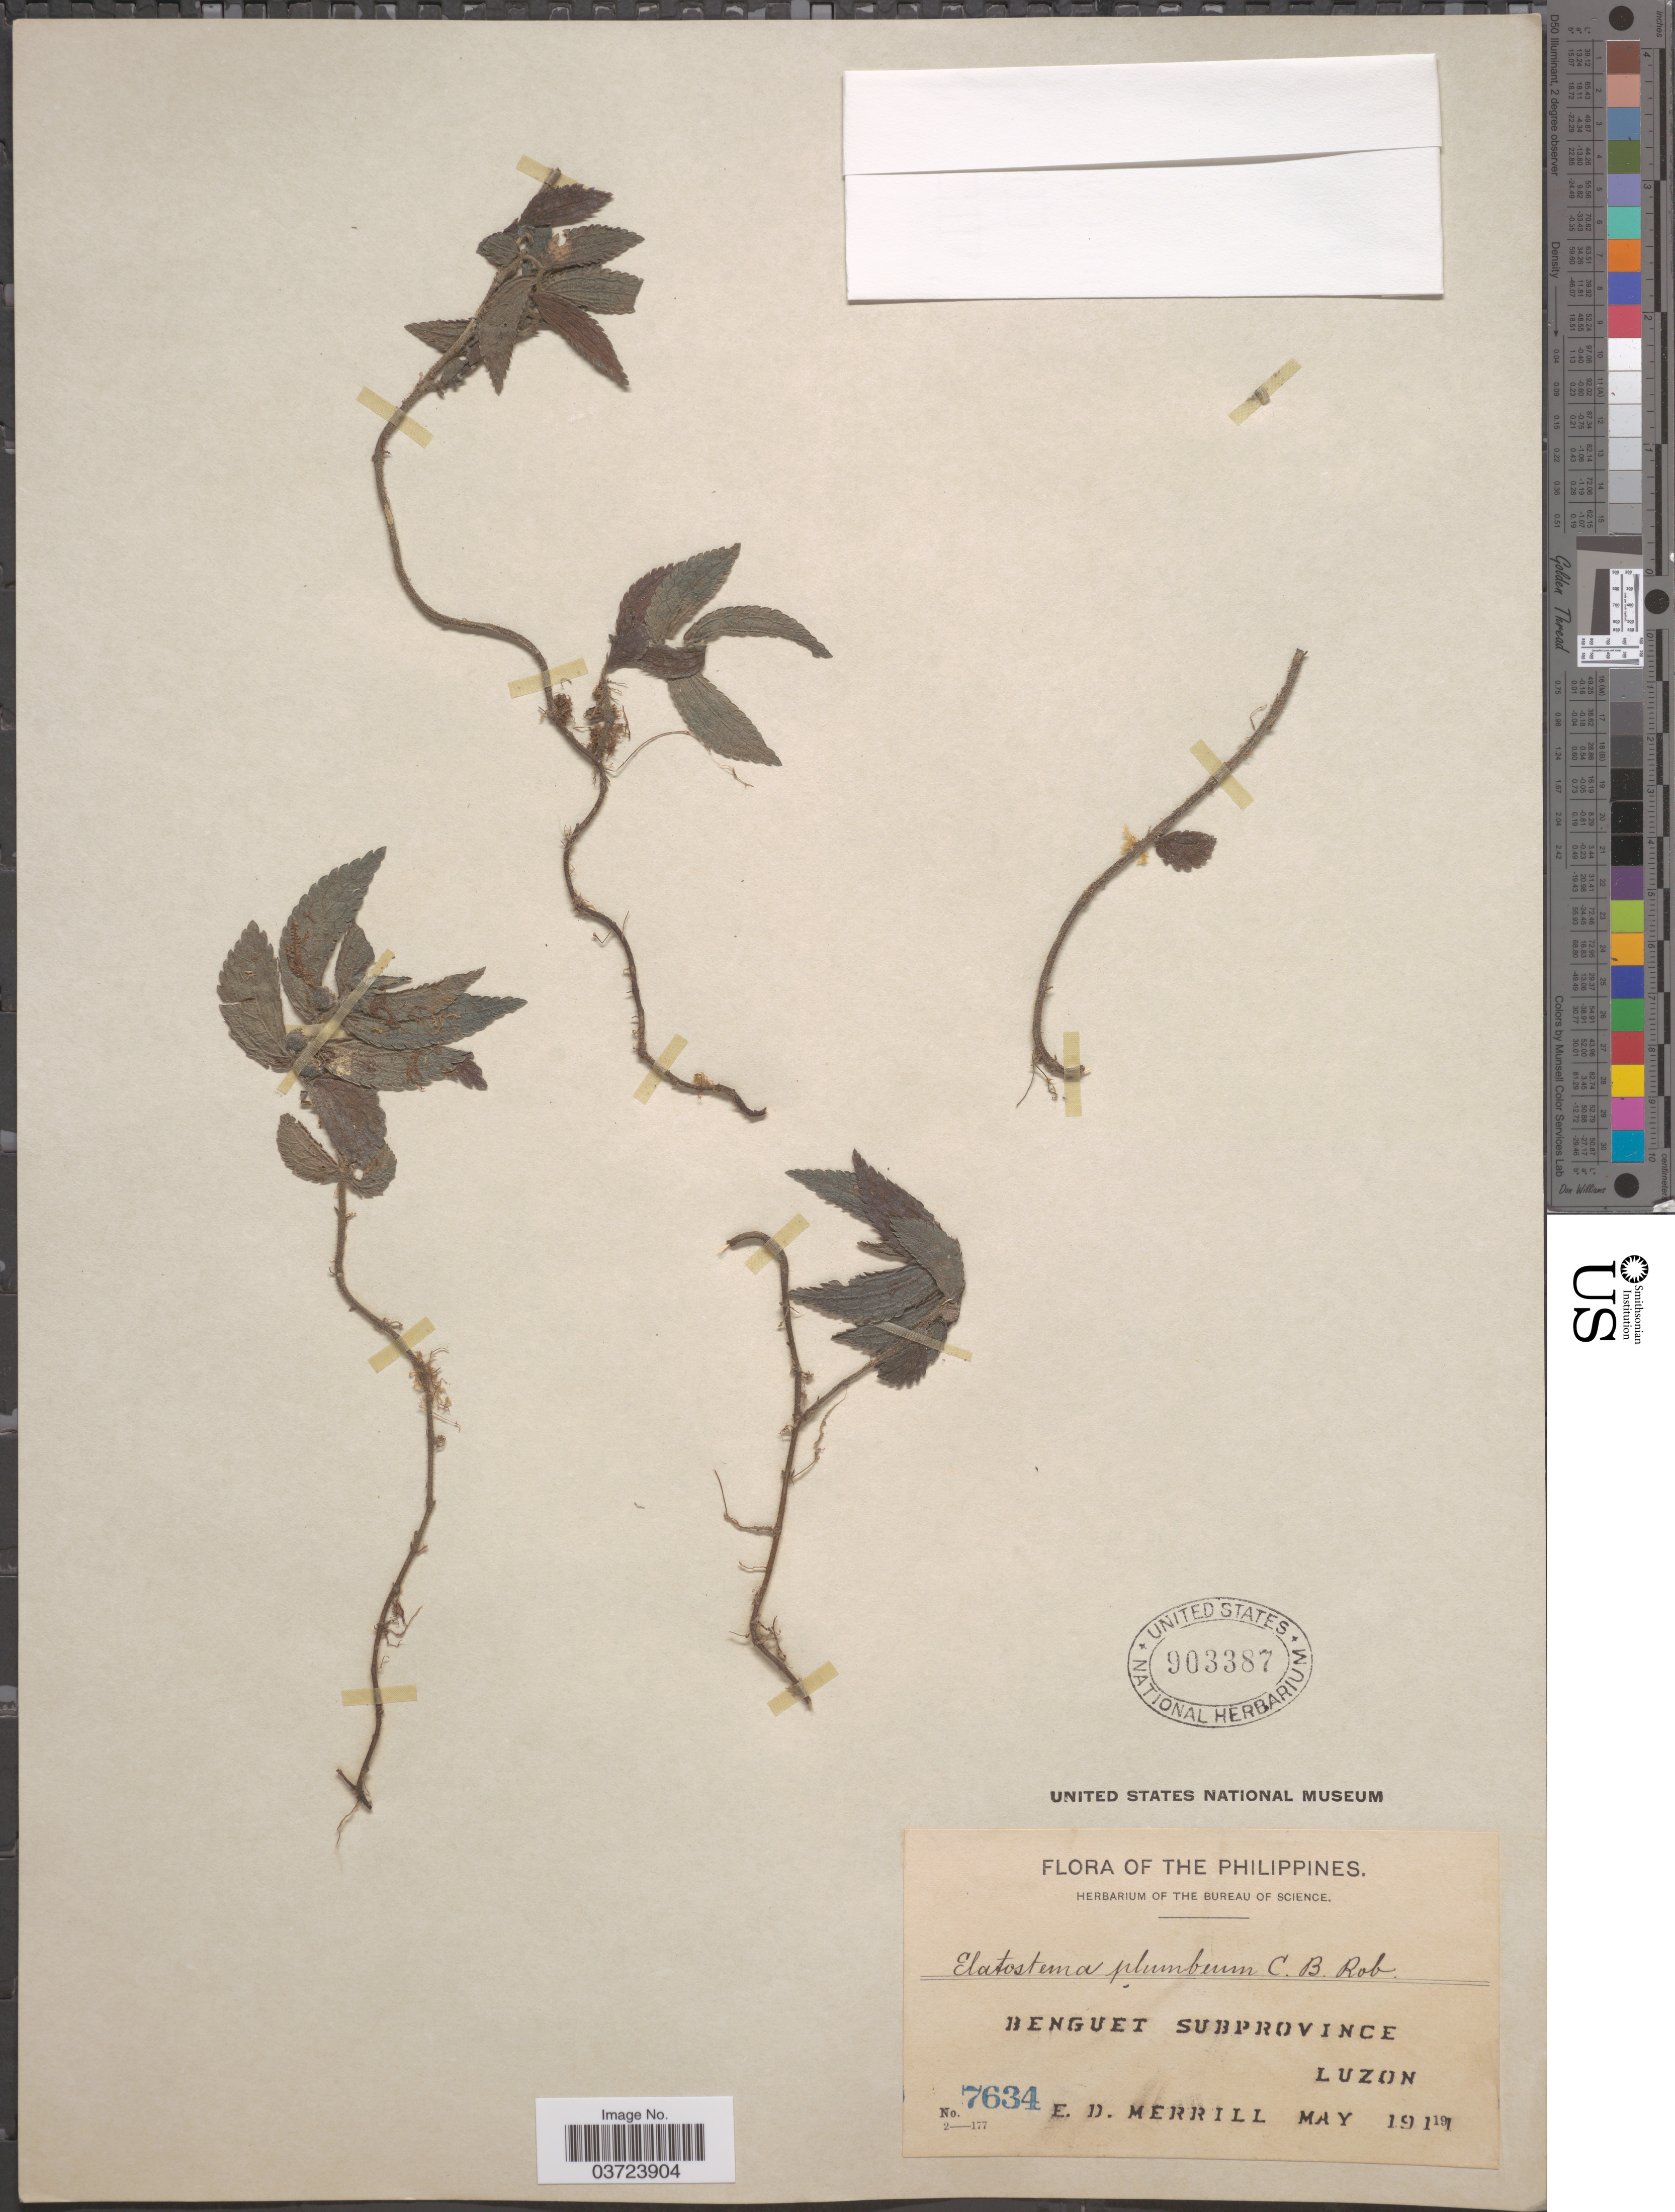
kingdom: Plantae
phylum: Tracheophyta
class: Magnoliopsida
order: Rosales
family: Urticaceae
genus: Elatostema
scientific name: Elatostema plumbeum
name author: C.B. Rob.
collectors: E. D. Merrill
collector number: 7634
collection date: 1911-05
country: Philippines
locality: Benguet Subprovince. Luzon.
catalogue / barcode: US 903387